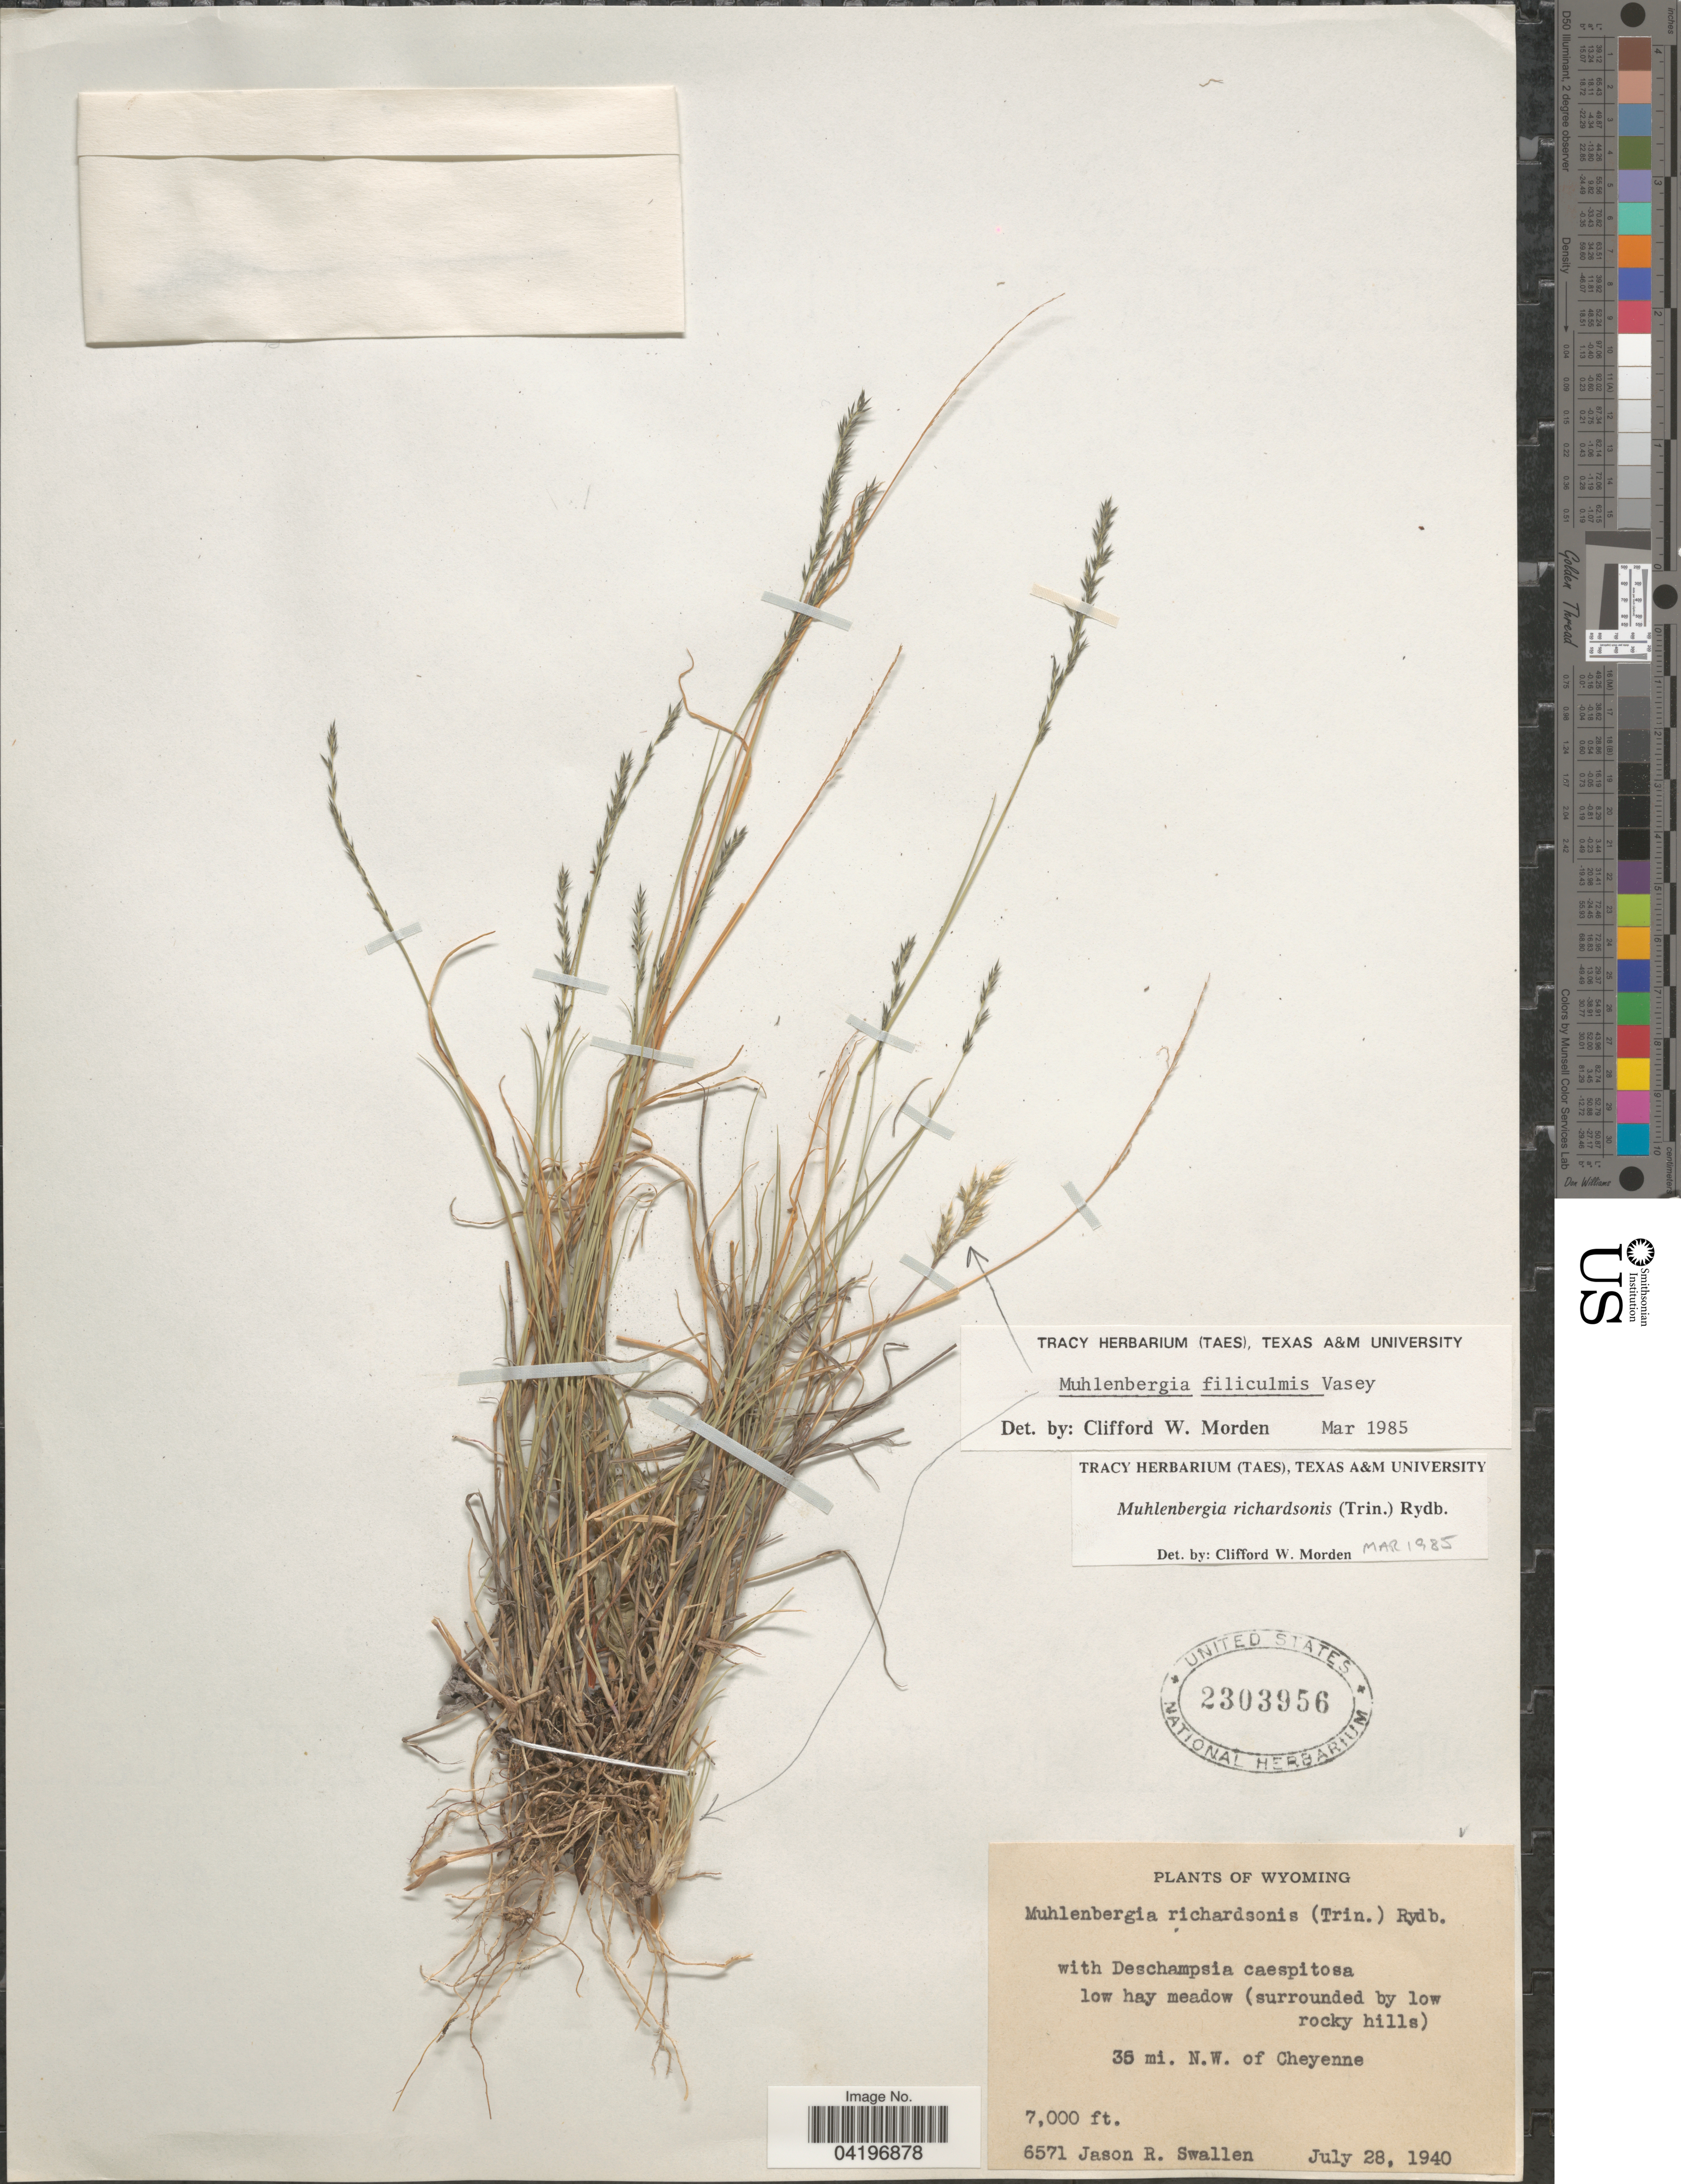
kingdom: Plantae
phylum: Tracheophyta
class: Liliopsida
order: Poales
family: Poaceae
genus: Muhlenbergia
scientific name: Muhlenbergia richardsonis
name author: (Trin.) Rydb.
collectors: J. R. Swallen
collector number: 6571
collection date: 1940-07-28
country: United States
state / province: Wyoming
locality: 36 mi. N.W. of Cheyenne.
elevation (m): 2134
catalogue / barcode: US 2303956